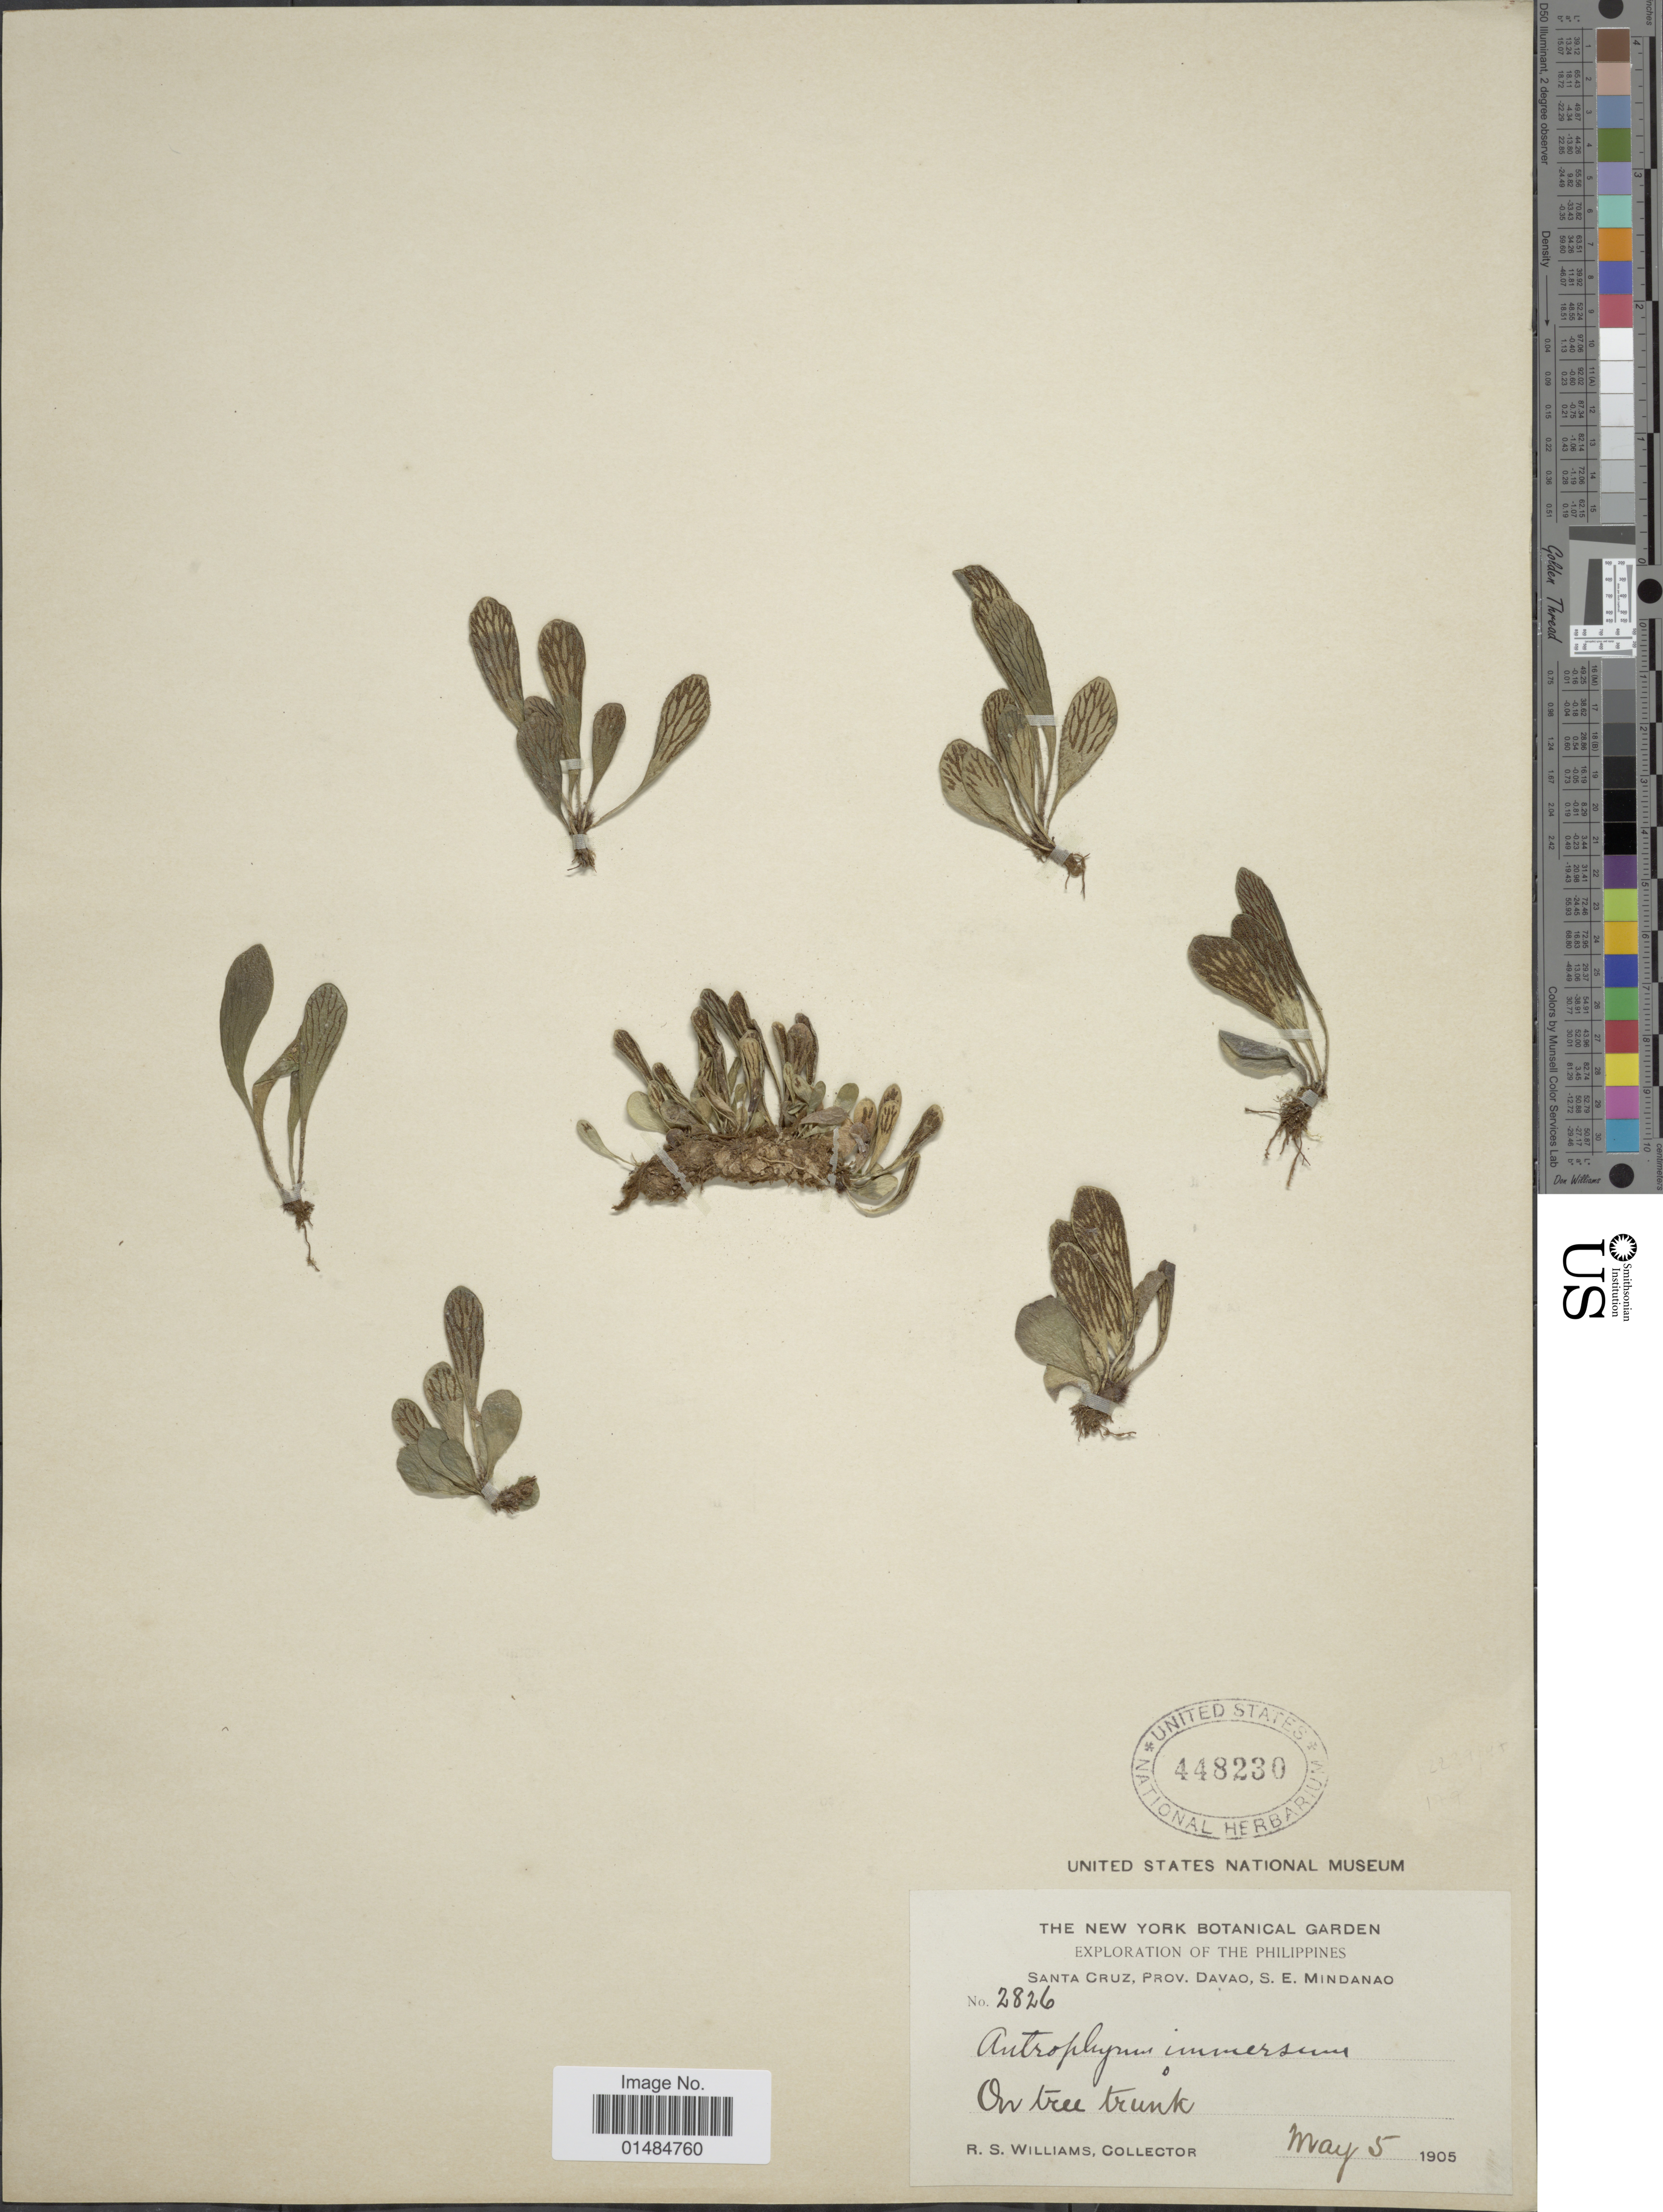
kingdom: Plantae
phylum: Tracheophyta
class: Polypodiopsida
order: Polypodiales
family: Pteridaceae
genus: Antrophyum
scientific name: Antrophyum immersum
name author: (Bory ex Willd.) Mett.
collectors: R. S. Williams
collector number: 2826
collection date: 1905-05-05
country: Philippines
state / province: Davao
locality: The Philippines, Santa Cruz, Prov. Davao, S.E. Mindanao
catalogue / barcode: US 448230